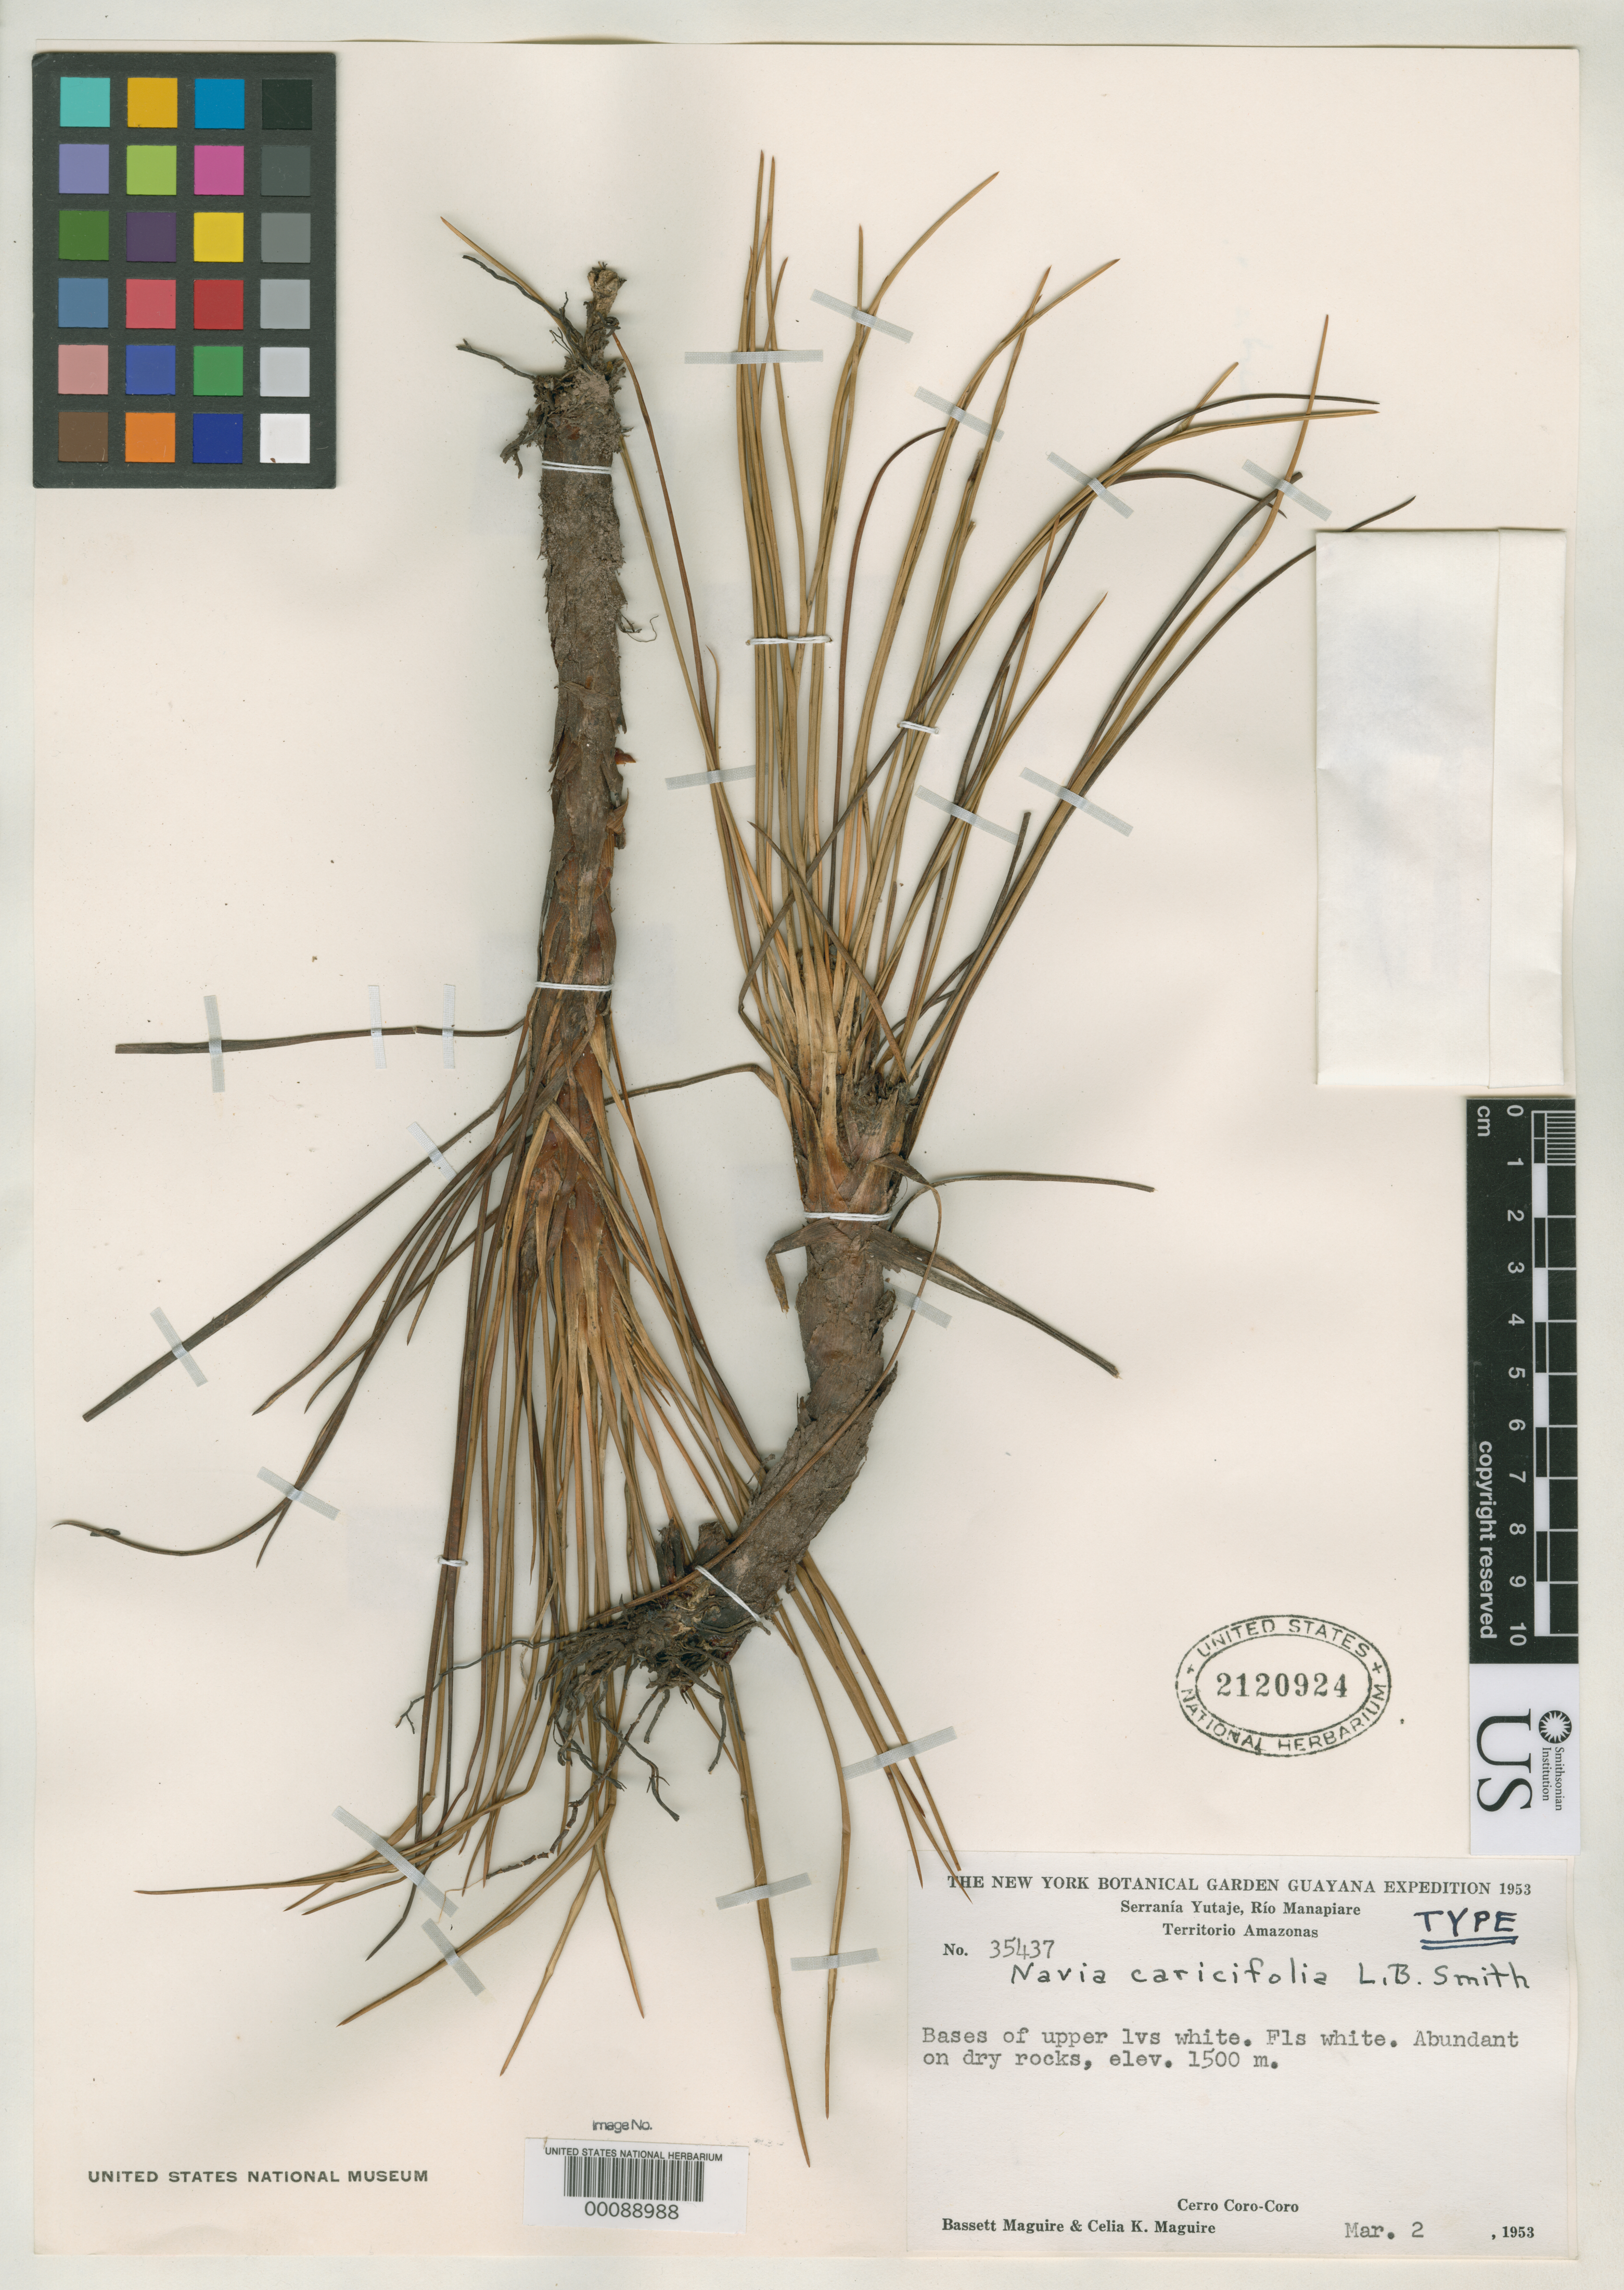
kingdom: Plantae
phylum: Tracheophyta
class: Liliopsida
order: Poales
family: Bromeliaceae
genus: Navia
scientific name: Navia caricifolia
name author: L.B. Sm.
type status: Holotype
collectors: B. Maguire & C. K. Maguire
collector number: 35437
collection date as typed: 02 Mar 1953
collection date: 1953-03-02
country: Venezuela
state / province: Amazonas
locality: Cerro Coro-Coro, Serania Yutaje.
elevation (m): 1500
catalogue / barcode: US 2120924